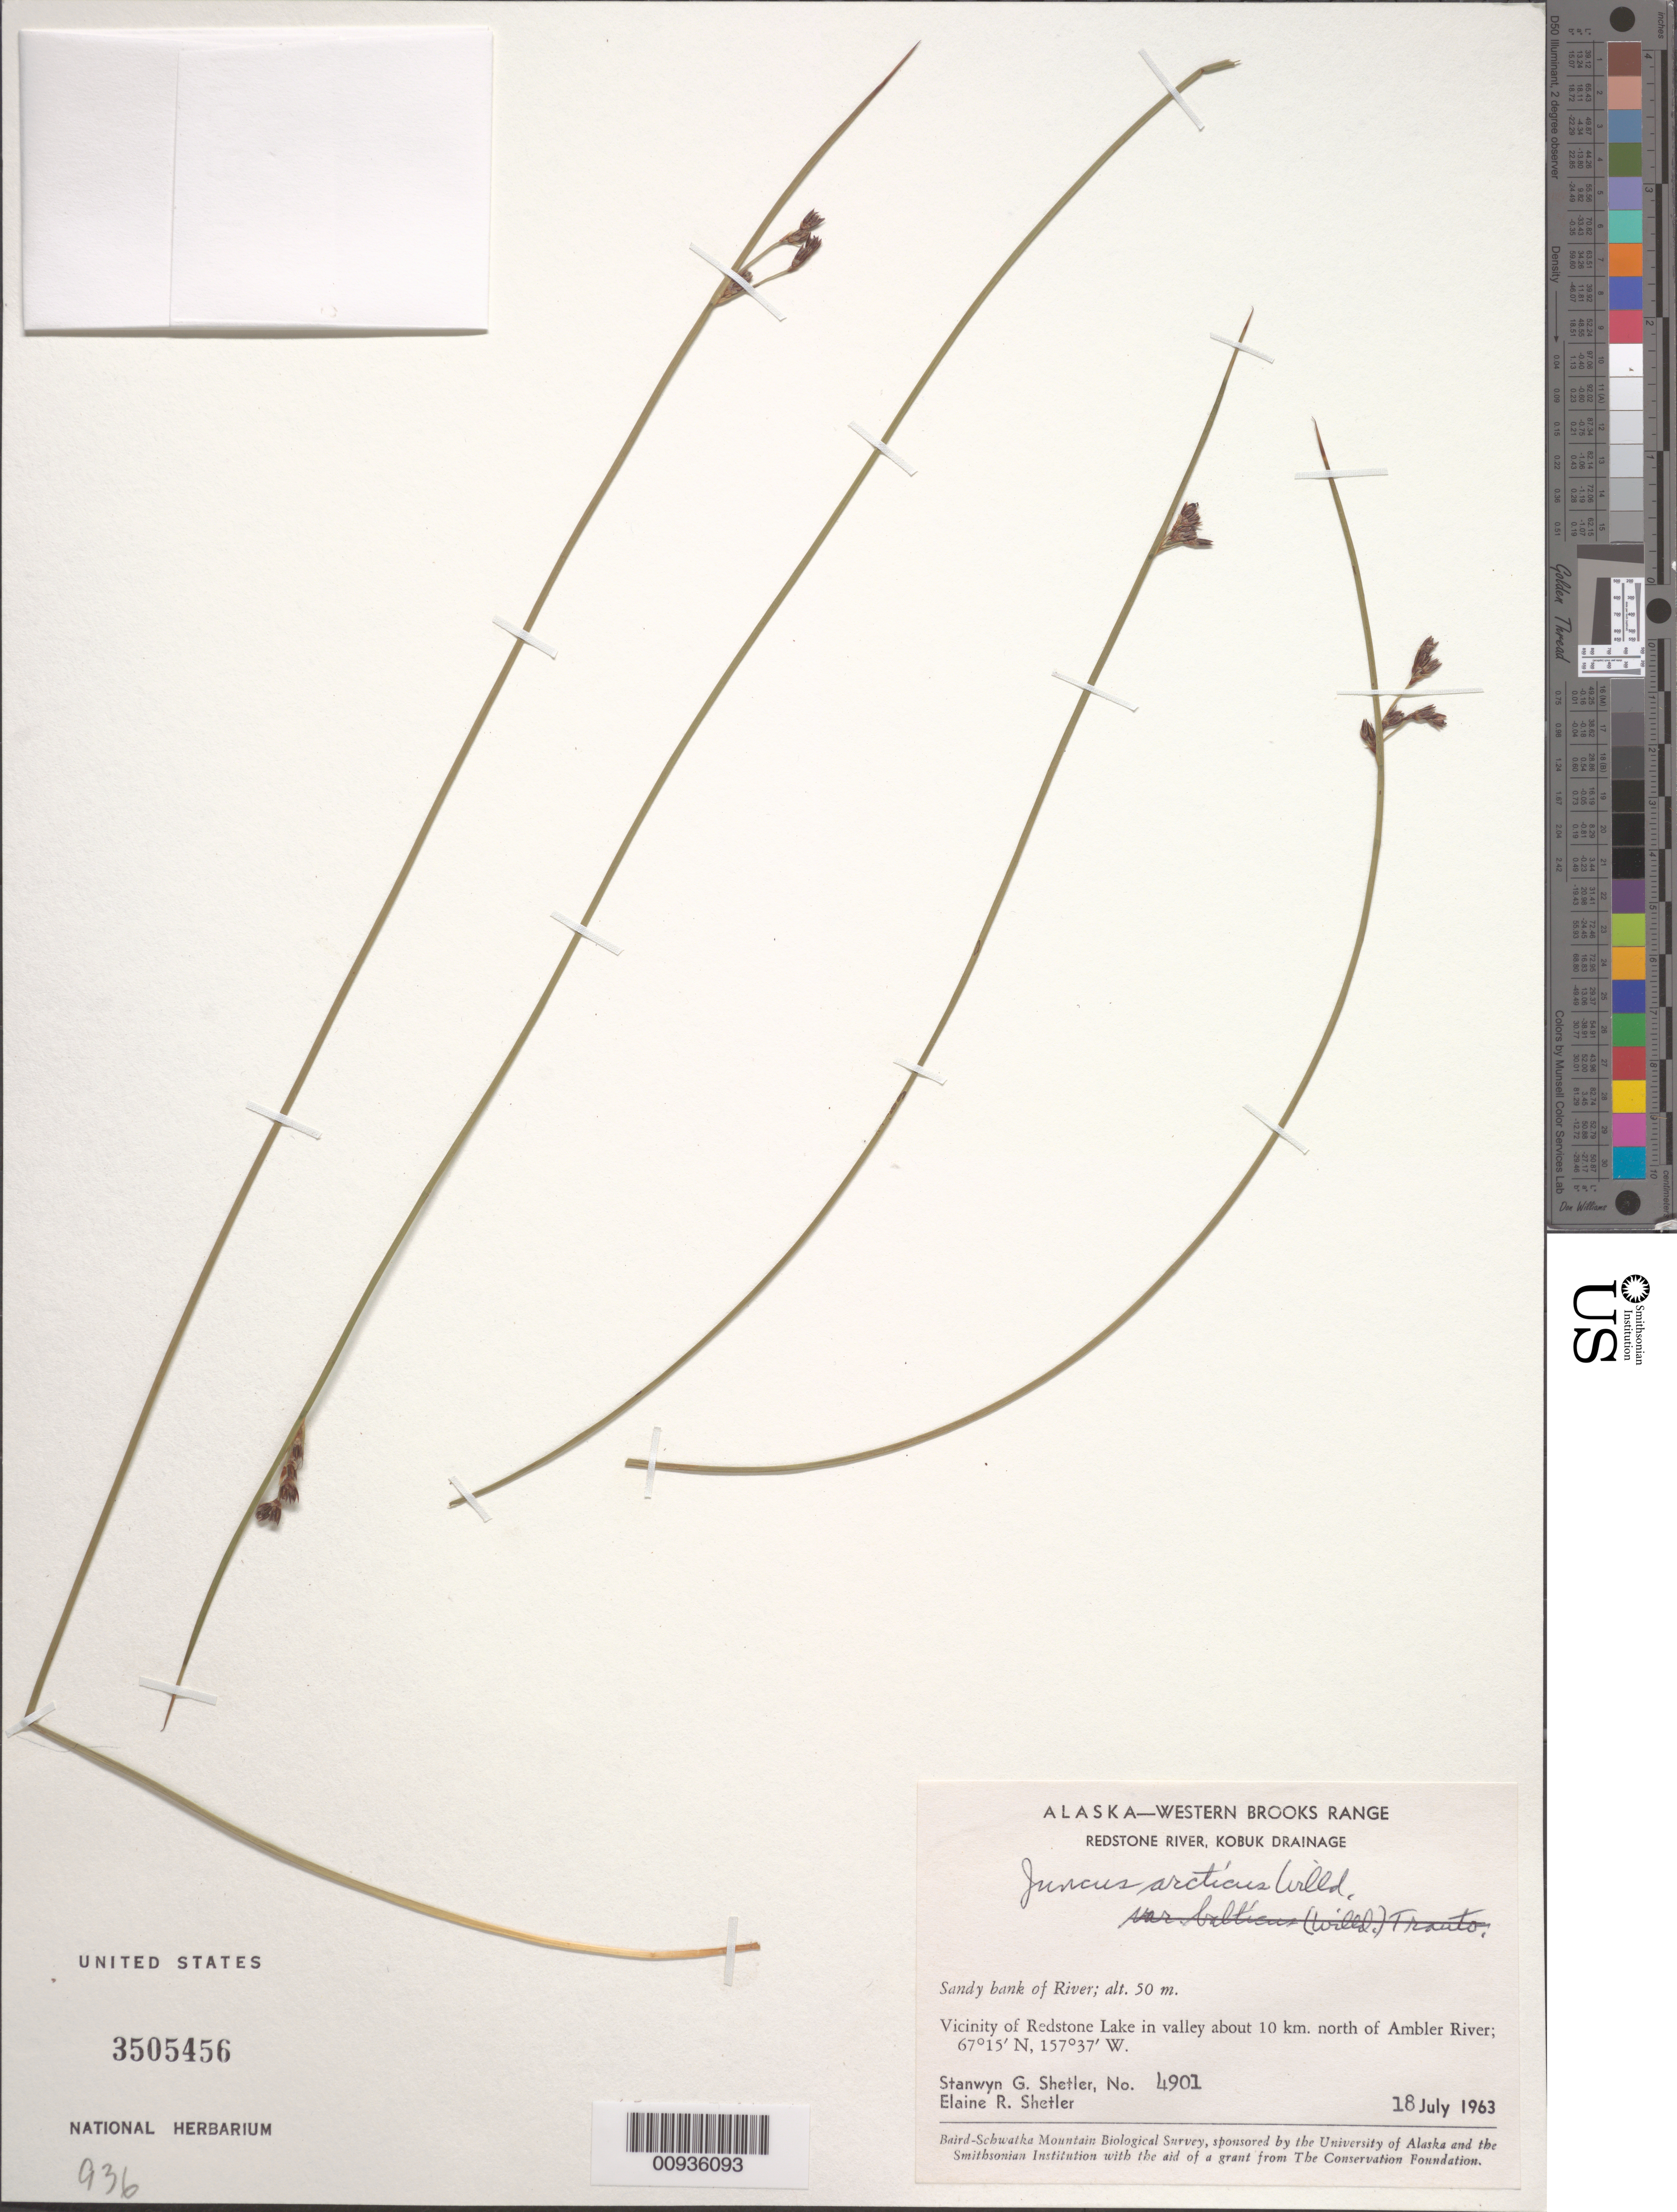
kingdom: Plantae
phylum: Tracheophyta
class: Liliopsida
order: Poales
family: Juncaceae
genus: Juncus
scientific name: Juncus arcticus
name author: Willd.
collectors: S. Shetler & E. R. Shetler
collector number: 4901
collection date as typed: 18 Jul 1963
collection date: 1963-07-18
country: United States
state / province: Alaska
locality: Vicinity of Redstone Lake in valley about 10 km. north of Ambler River. Western Brooks Range, Redstone River, Kobuk Drainage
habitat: Sandy bank of River.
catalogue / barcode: US 3505456